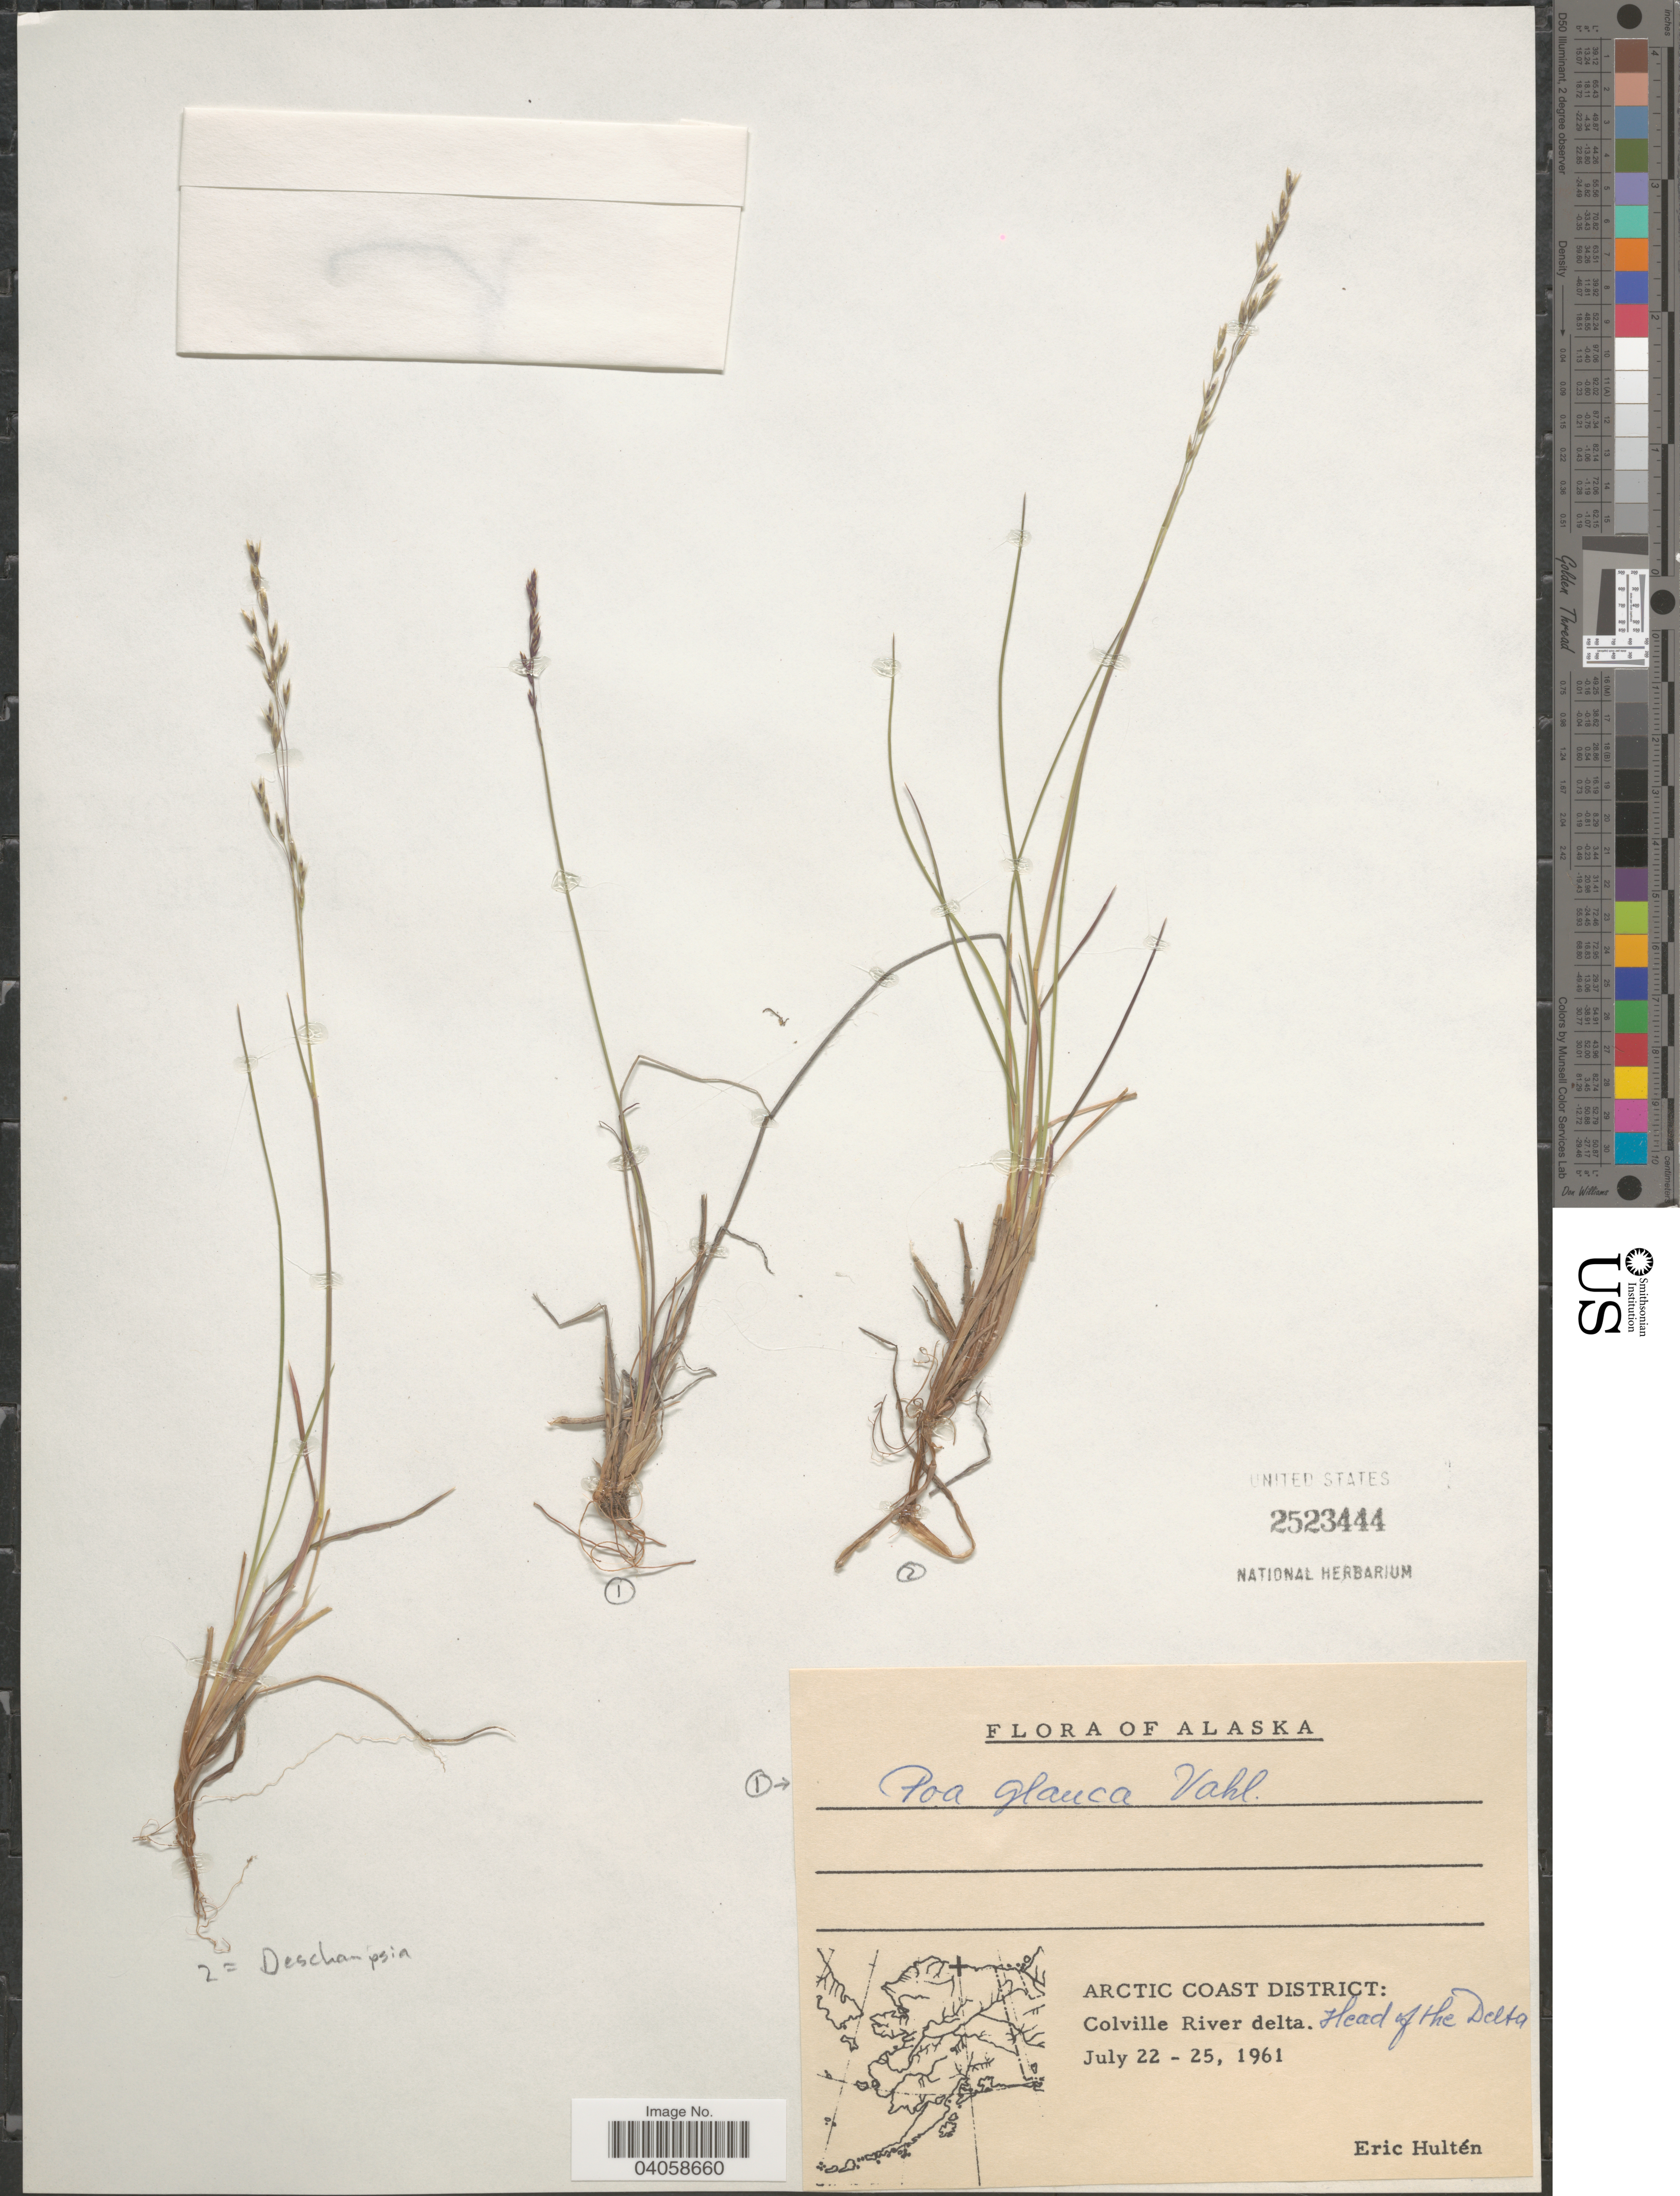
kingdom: Plantae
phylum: Tracheophyta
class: Liliopsida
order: Poales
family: Poaceae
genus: Poa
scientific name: Poa glauca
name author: Vahl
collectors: E. G. Hultén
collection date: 1961-07-22/1961-07-25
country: United States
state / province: Alaska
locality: Arctic Coast District: Colville River delta. Head of the Delta.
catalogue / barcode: US 2523444